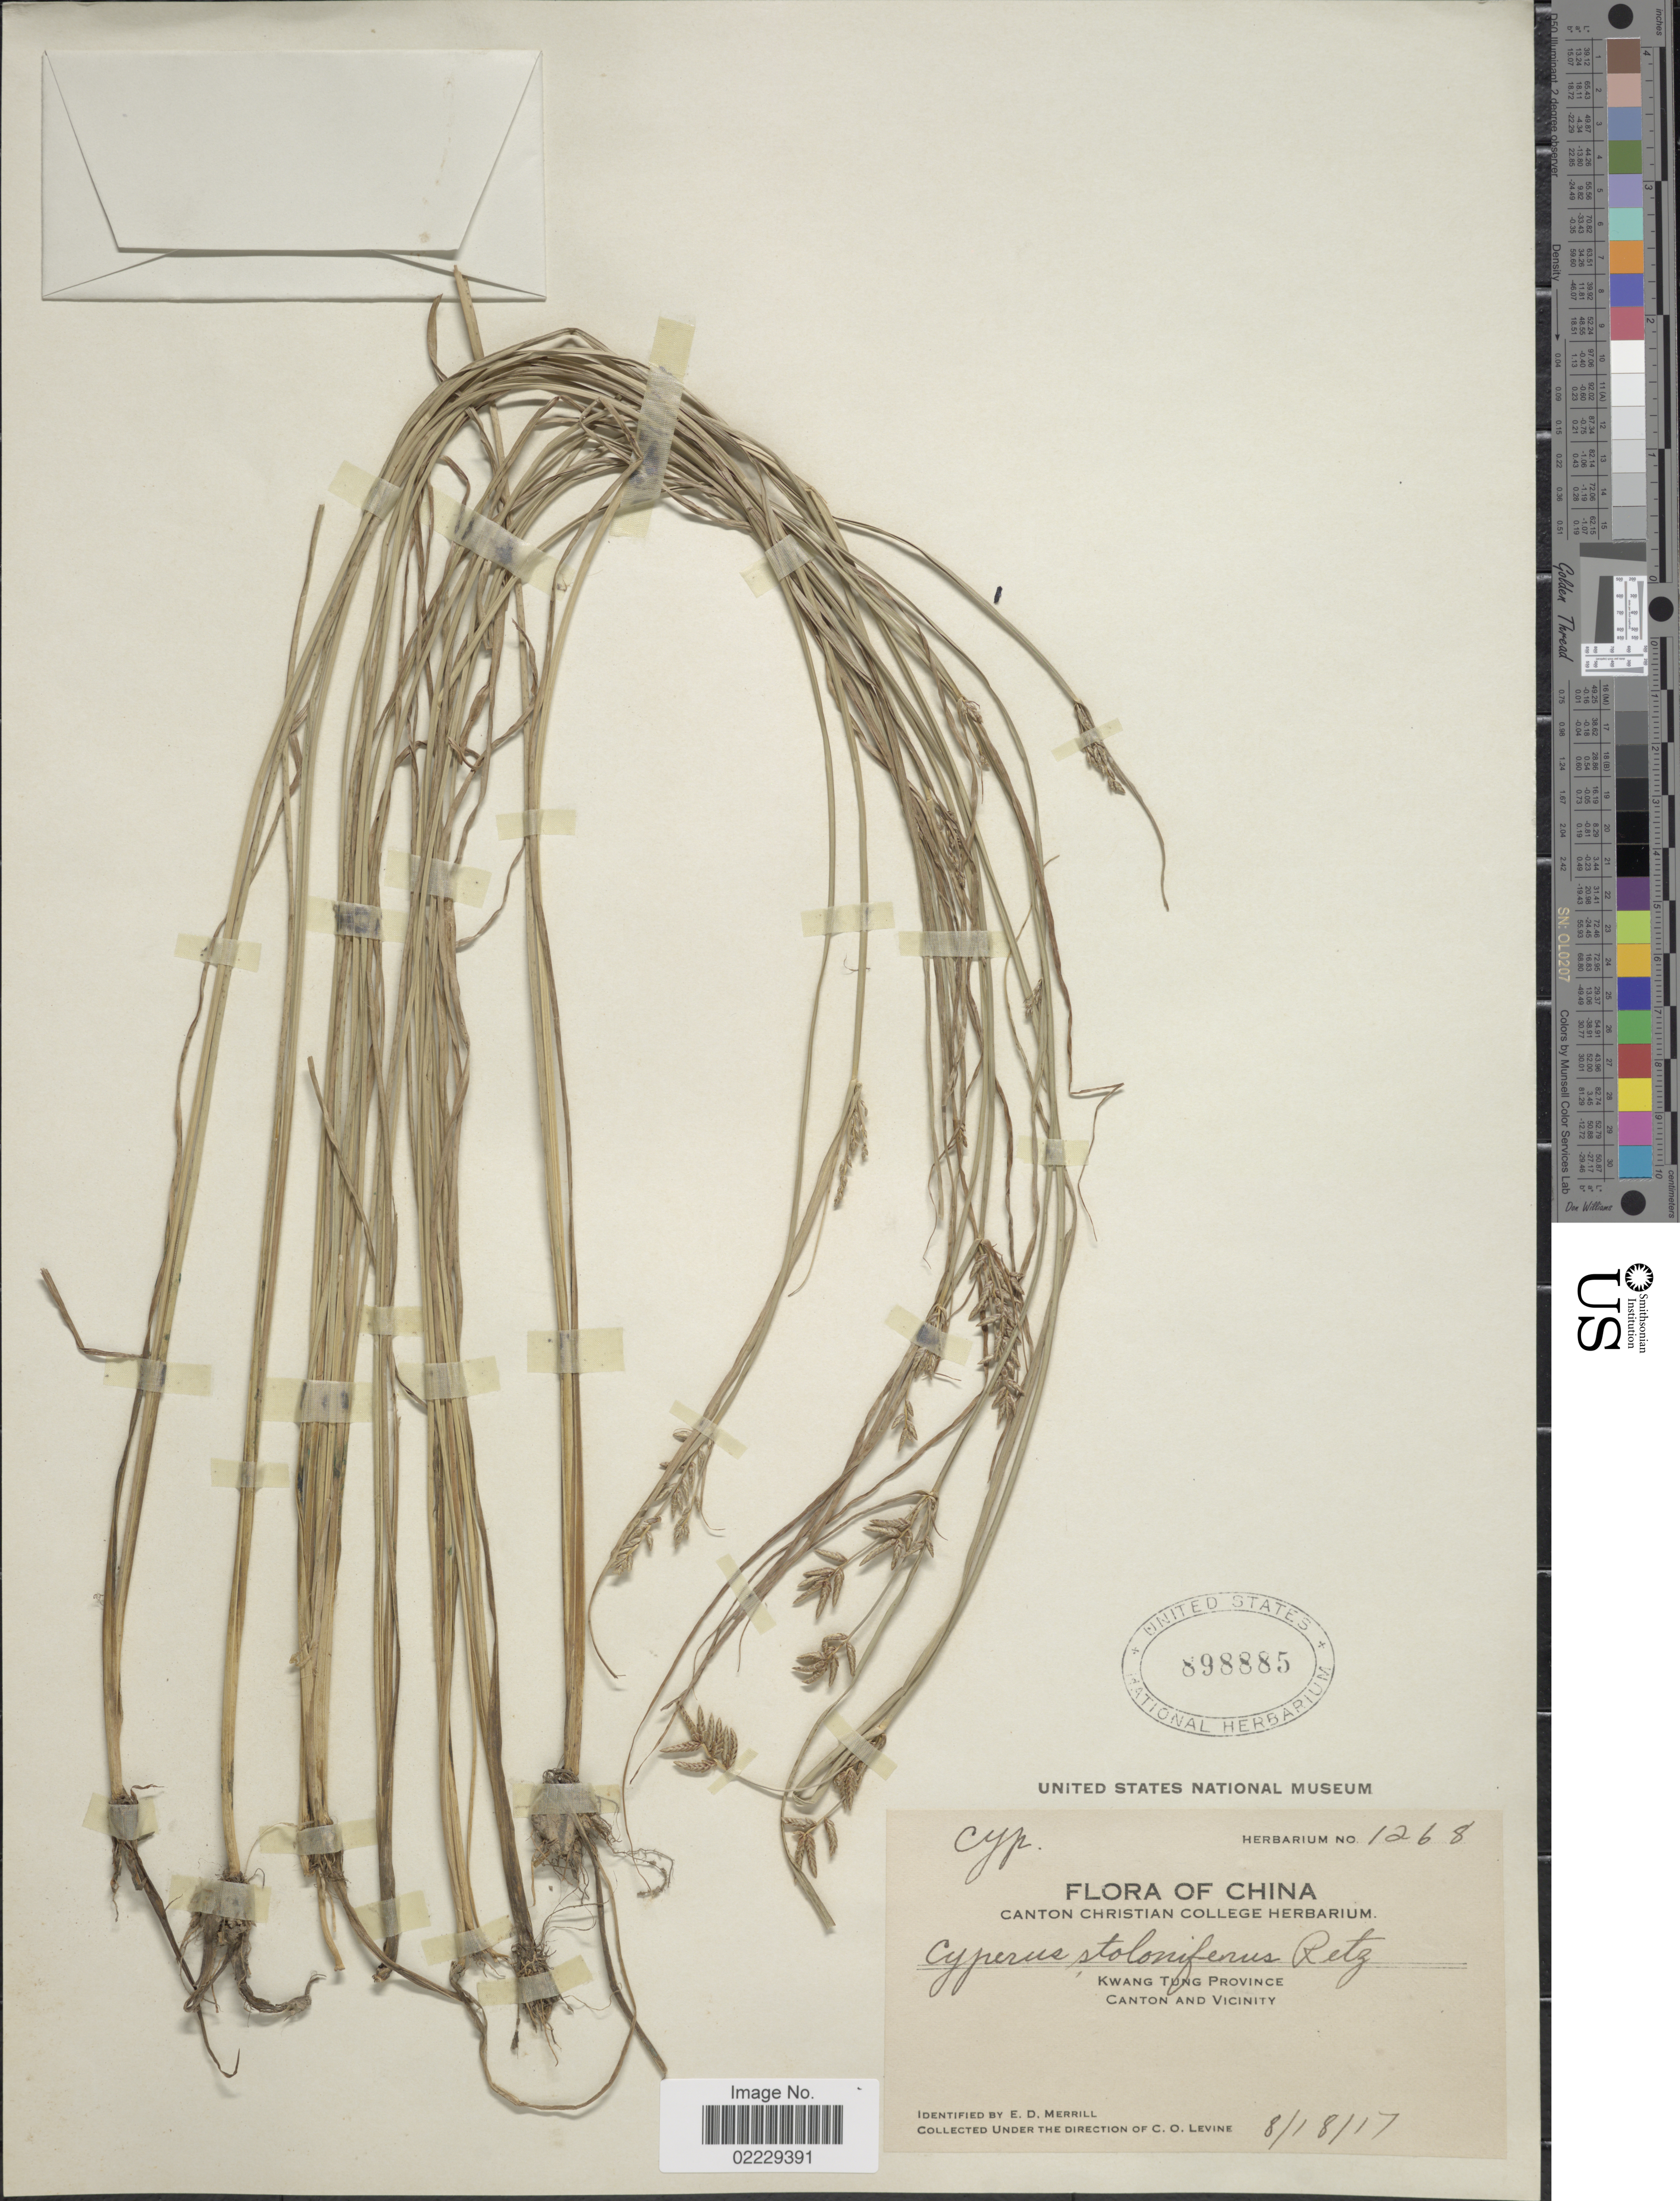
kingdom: Plantae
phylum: Tracheophyta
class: Liliopsida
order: Poales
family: Cyperaceae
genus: Cyperus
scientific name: Cyperus stoloniferus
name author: Retz.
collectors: C. O. Levine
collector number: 1268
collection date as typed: Transcribed d/m/y: 18/8/17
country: China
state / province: Guangdong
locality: Kwang Tung Province, Canton and Vicinity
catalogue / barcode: US 898885